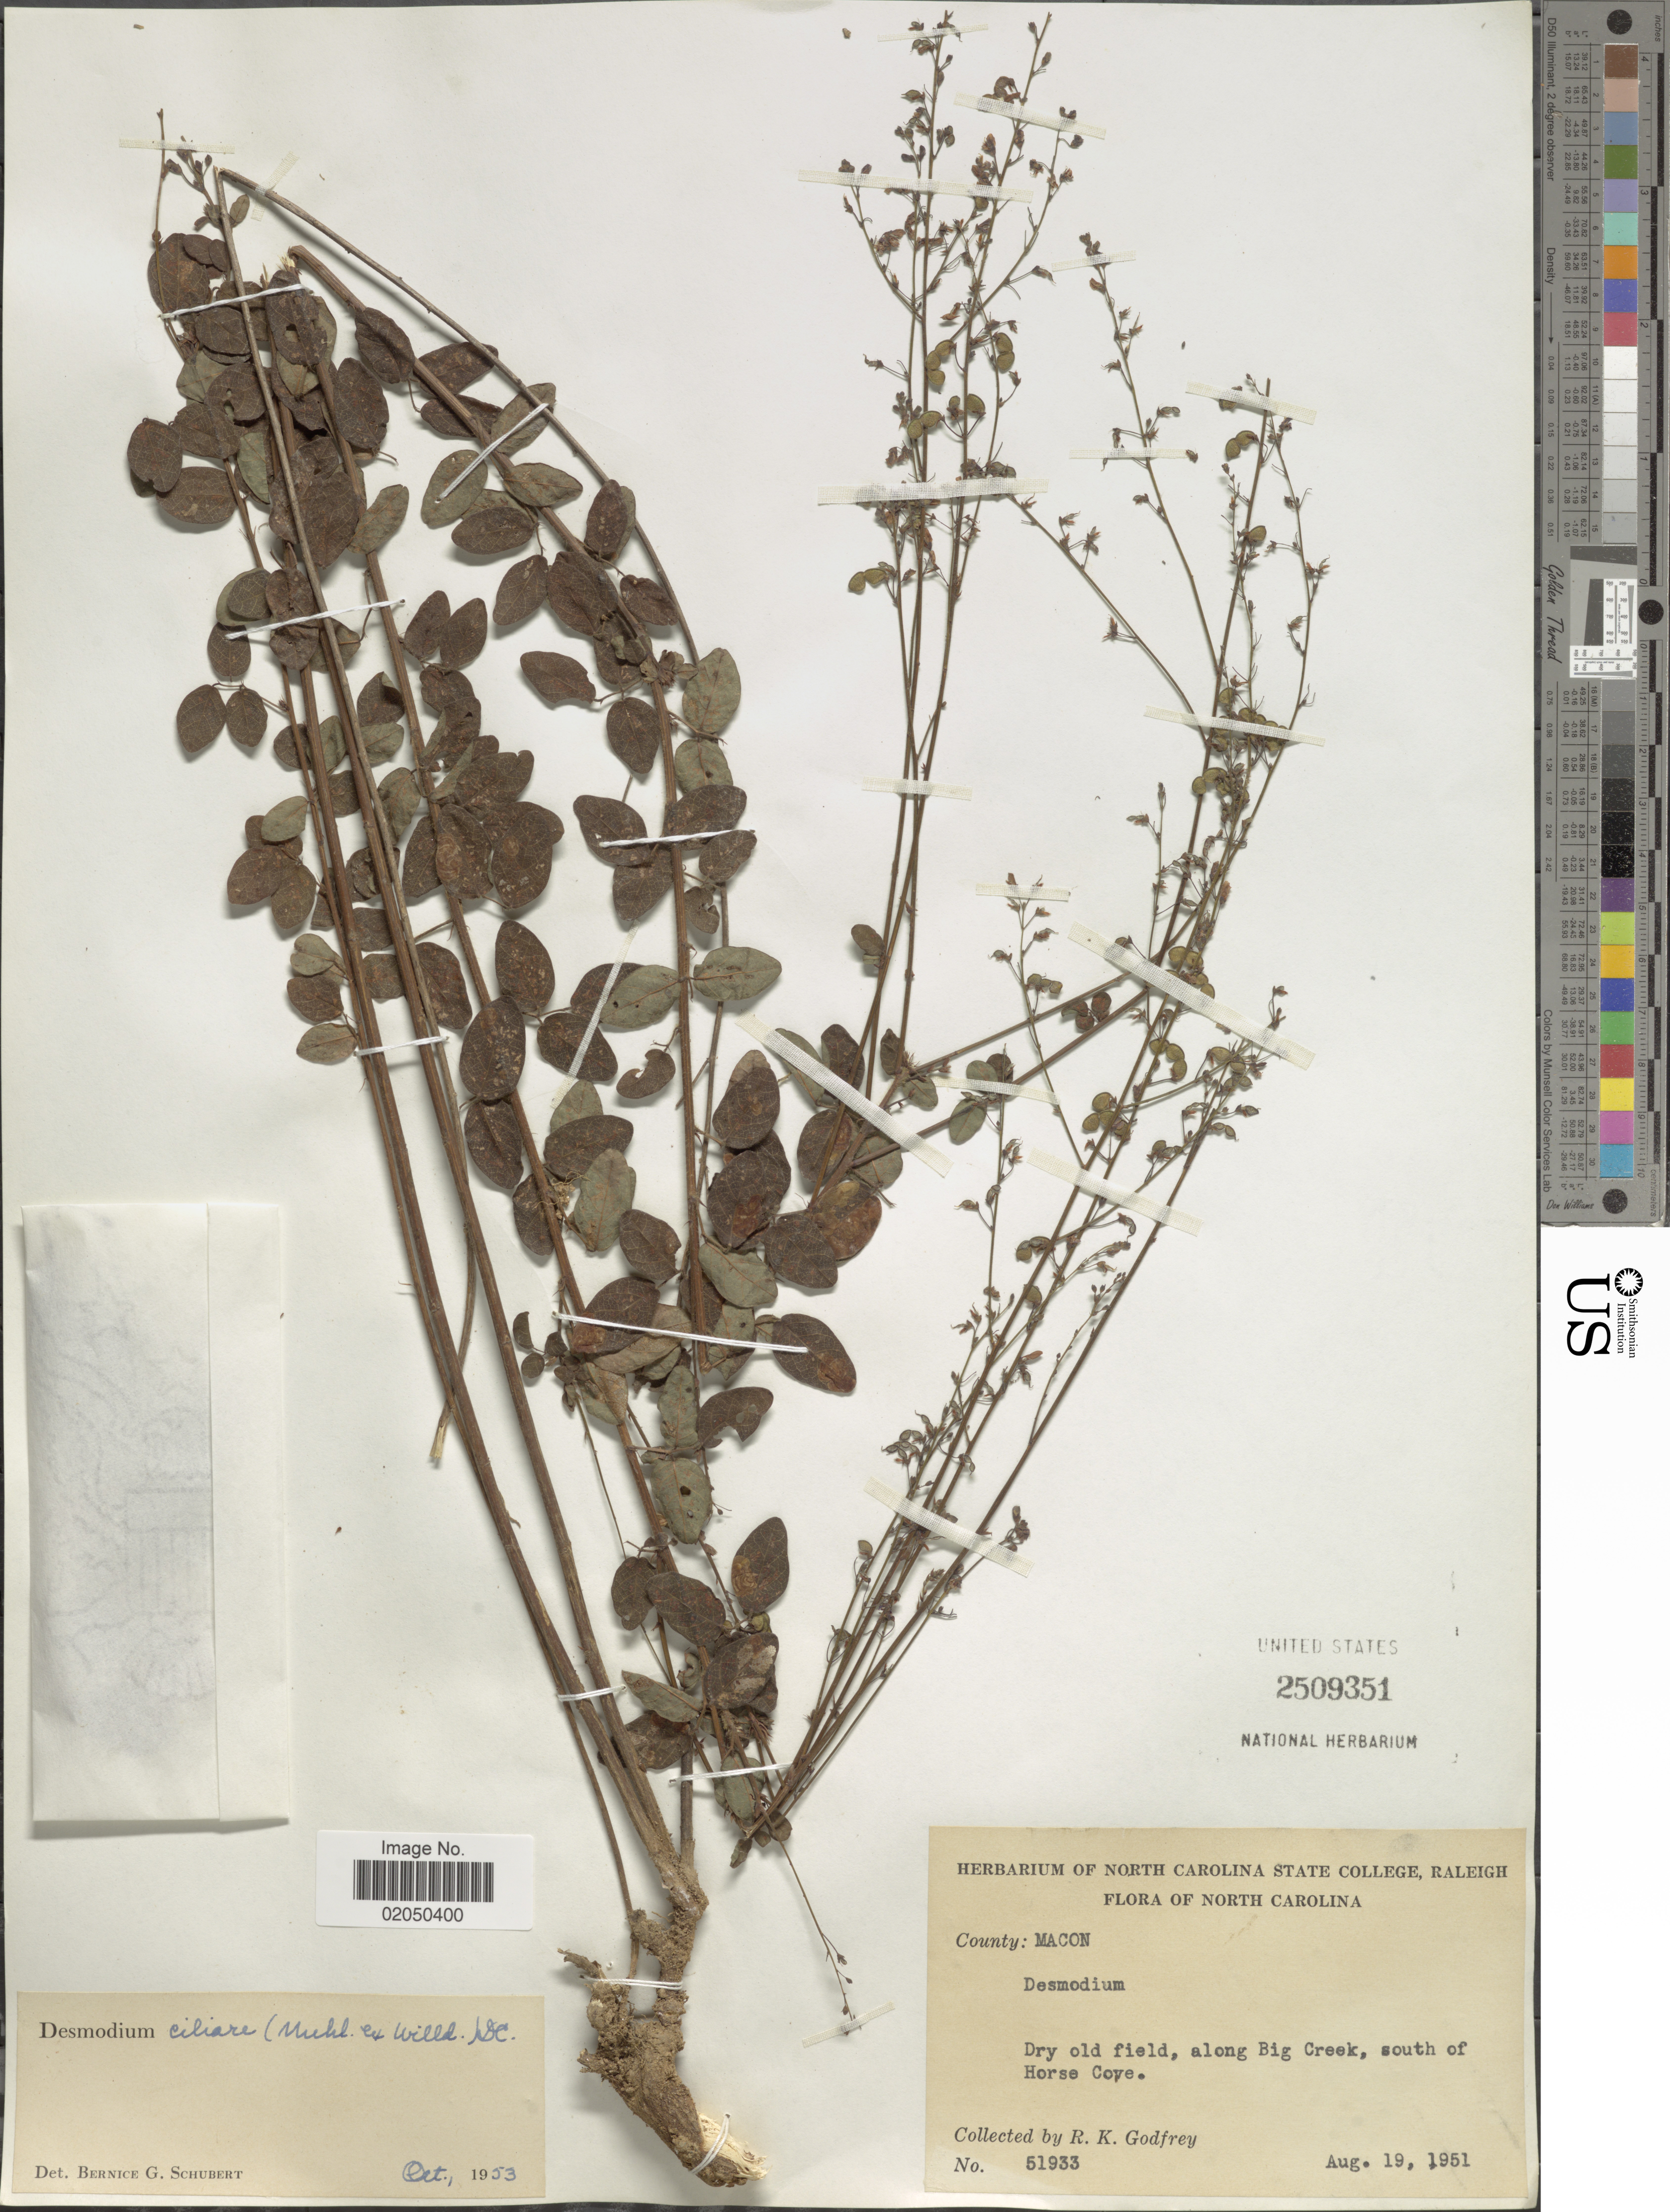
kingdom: Plantae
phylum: Tracheophyta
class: Magnoliopsida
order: Fabales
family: Fabaceae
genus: Desmodium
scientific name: Desmodium ciliare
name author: (Muhl. ex Willd.) DC.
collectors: R. K. Godfrey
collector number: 51933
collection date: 1951-08-19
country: United States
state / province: North Carolina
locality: County: Macon, along Big Creek, south of Horse Coye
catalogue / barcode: US 2509351